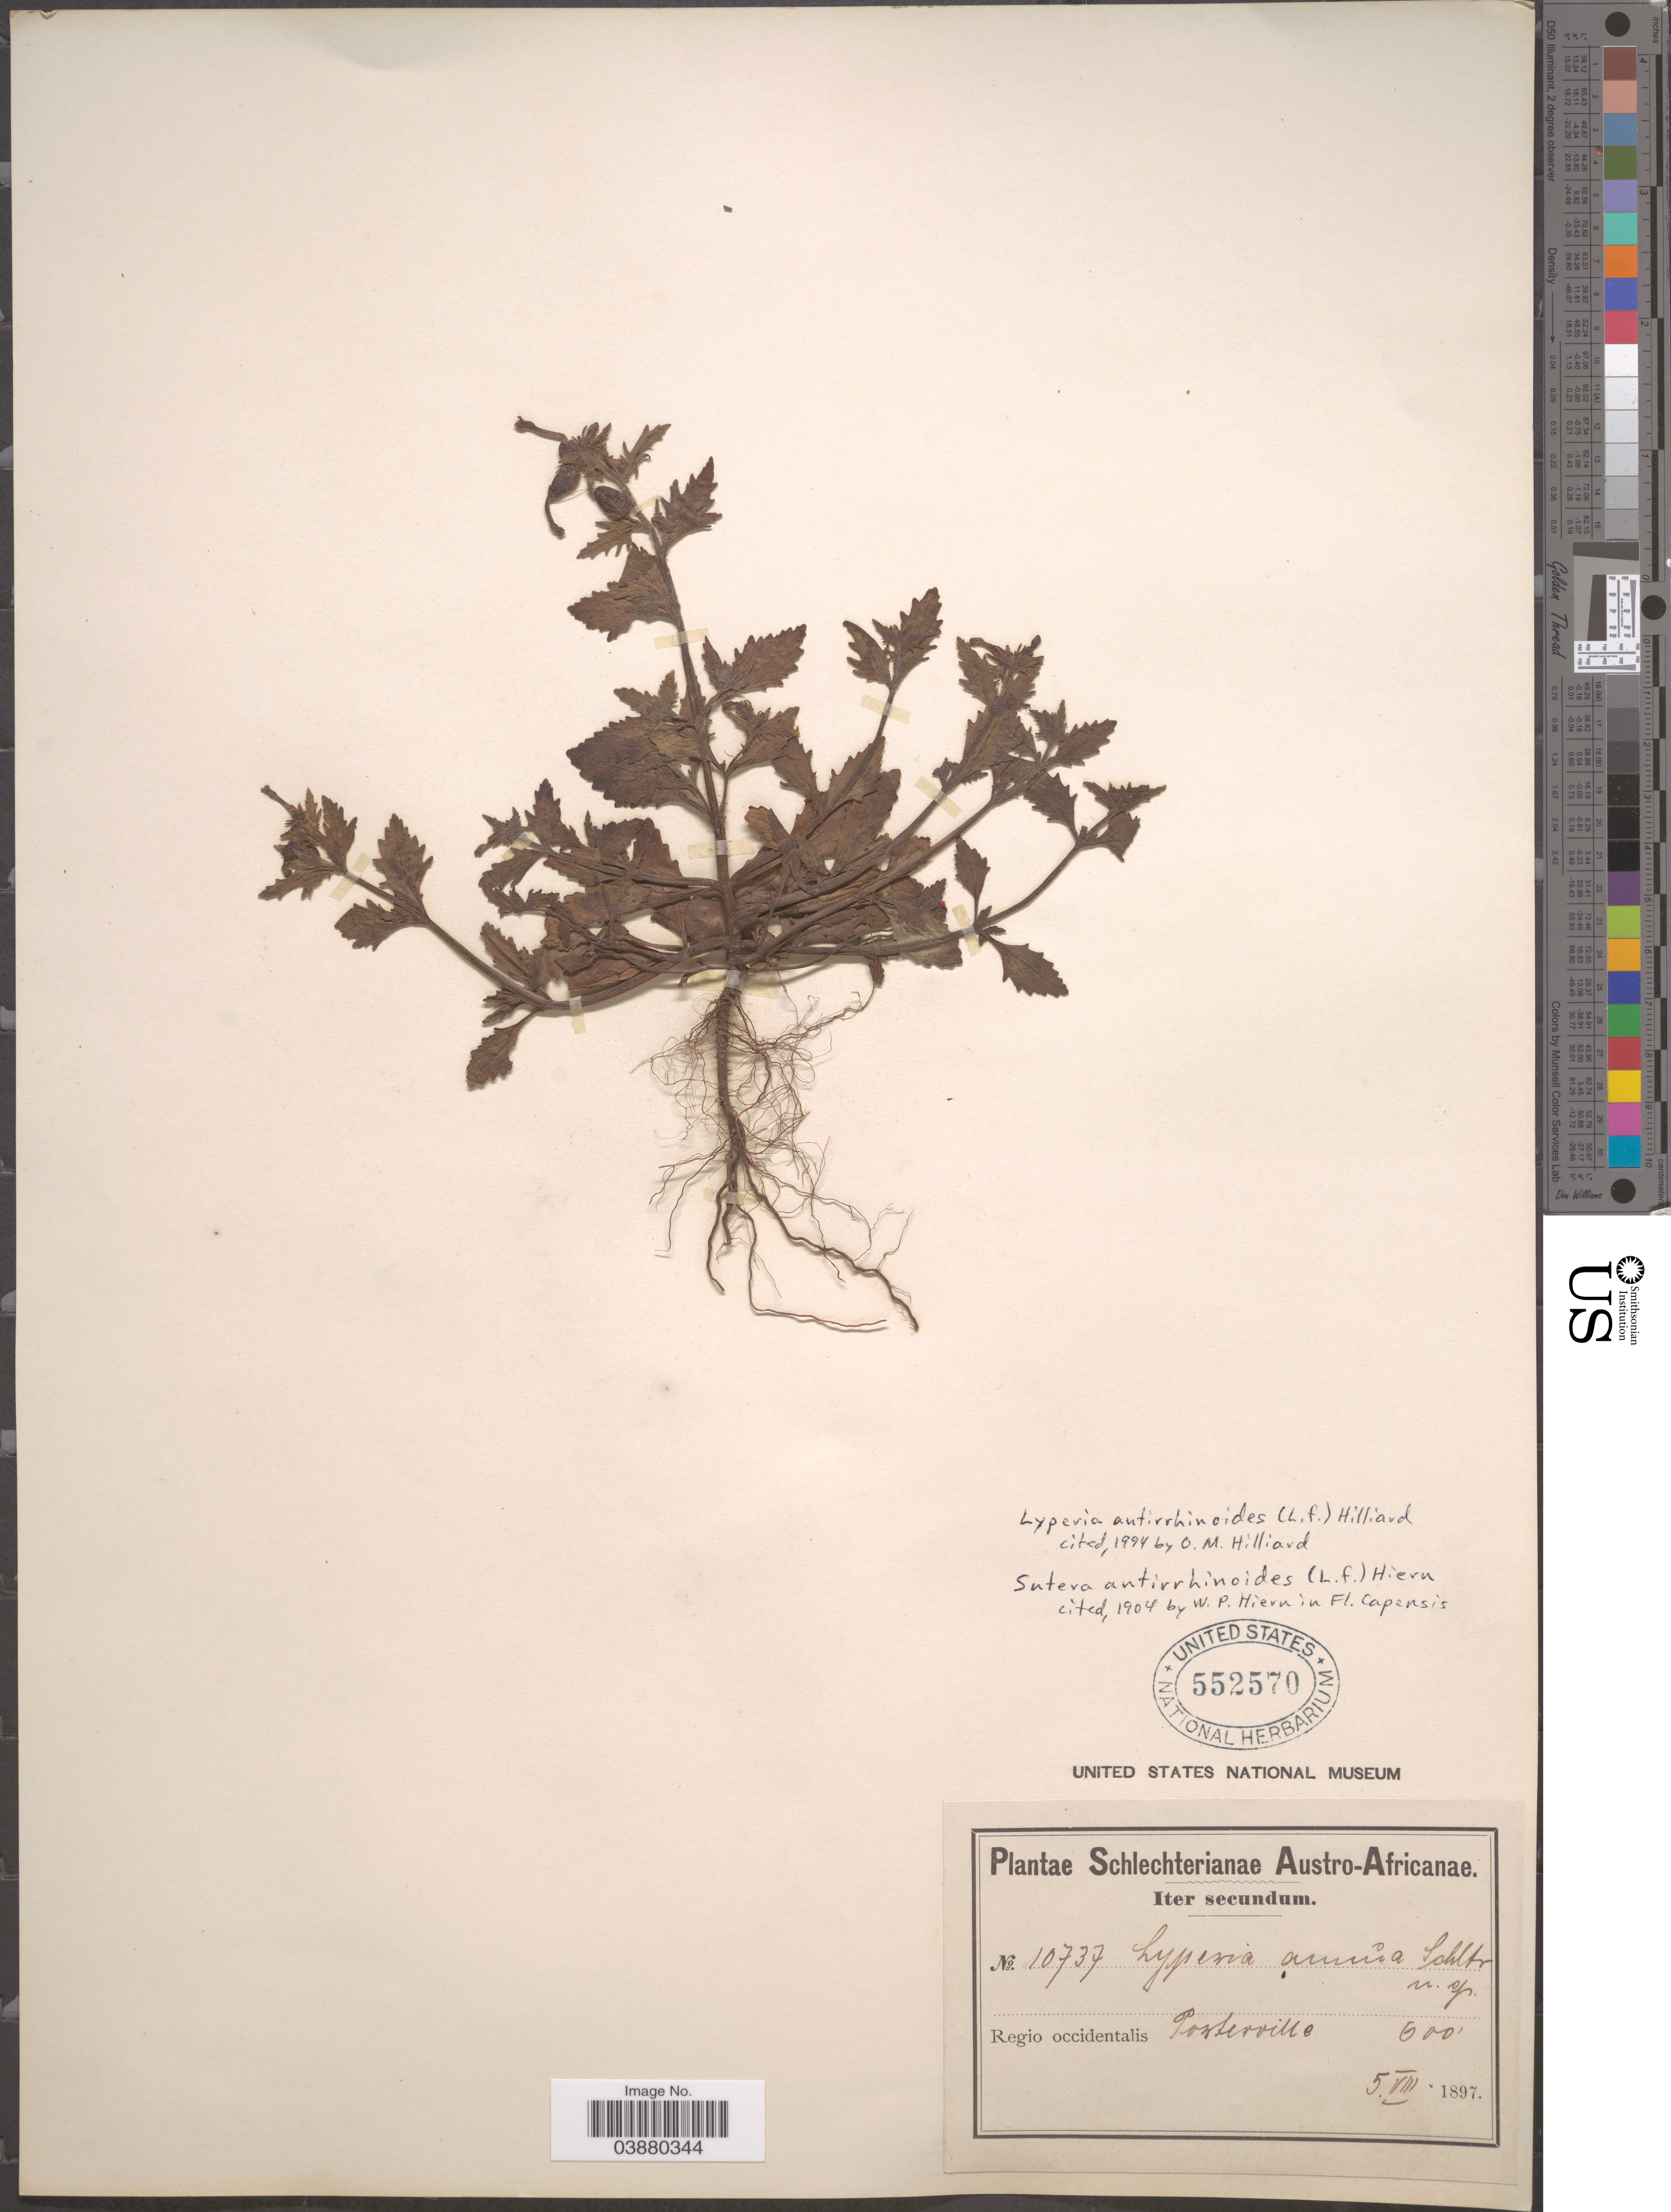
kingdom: Plantae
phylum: Tracheophyta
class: Magnoliopsida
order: Lamiales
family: Scrophulariaceae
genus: Lyperia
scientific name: Lyperia antirrhinoides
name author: (L. f.) Hilliard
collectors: Schlechter, --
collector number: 10737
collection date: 1897-08-05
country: South Africa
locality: Austro-Africanae. Regio occidentalis. Porterville.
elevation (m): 183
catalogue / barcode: US 552570